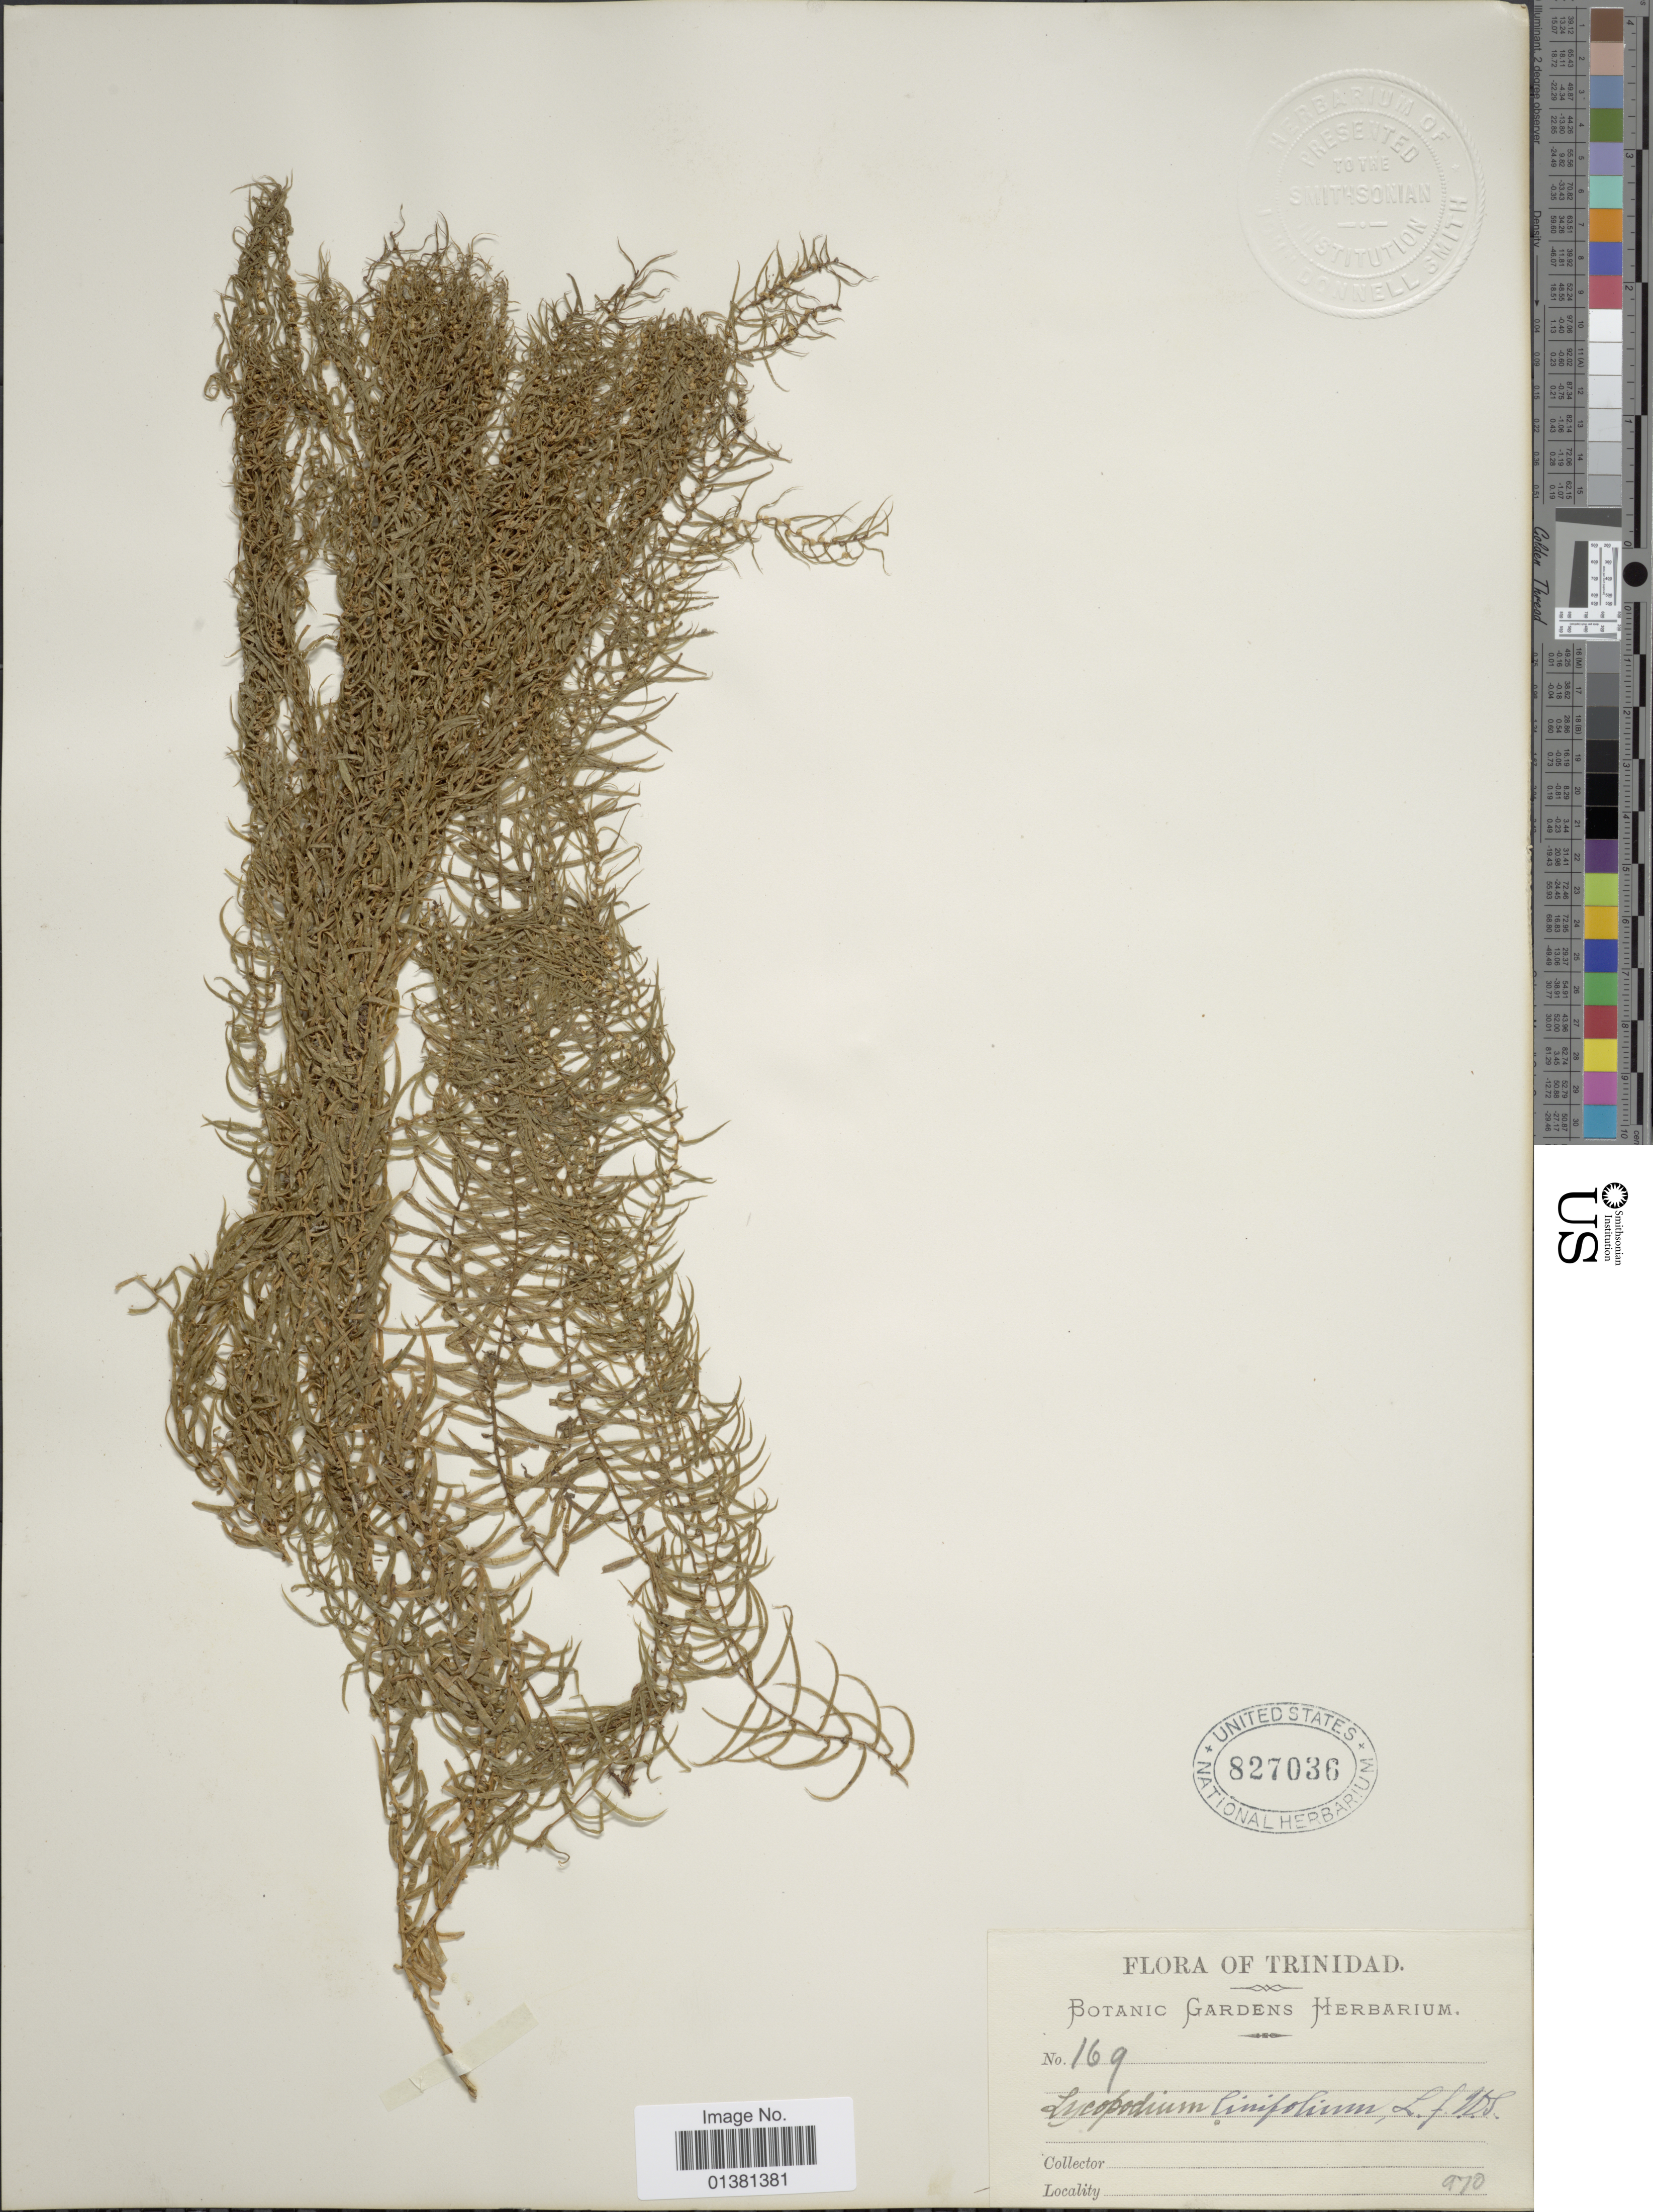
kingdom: Plantae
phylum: Tracheophyta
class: Lycopodiopsida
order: Lycopodiales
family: Lycopodiaceae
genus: Phlegmariurus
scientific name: Phlegmariurus linifolius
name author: (L.) B. Øllg.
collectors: ex herb. Bot. Gard. Trinidad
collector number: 169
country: Trinidad and Tobago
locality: Trinidad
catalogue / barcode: US 827036